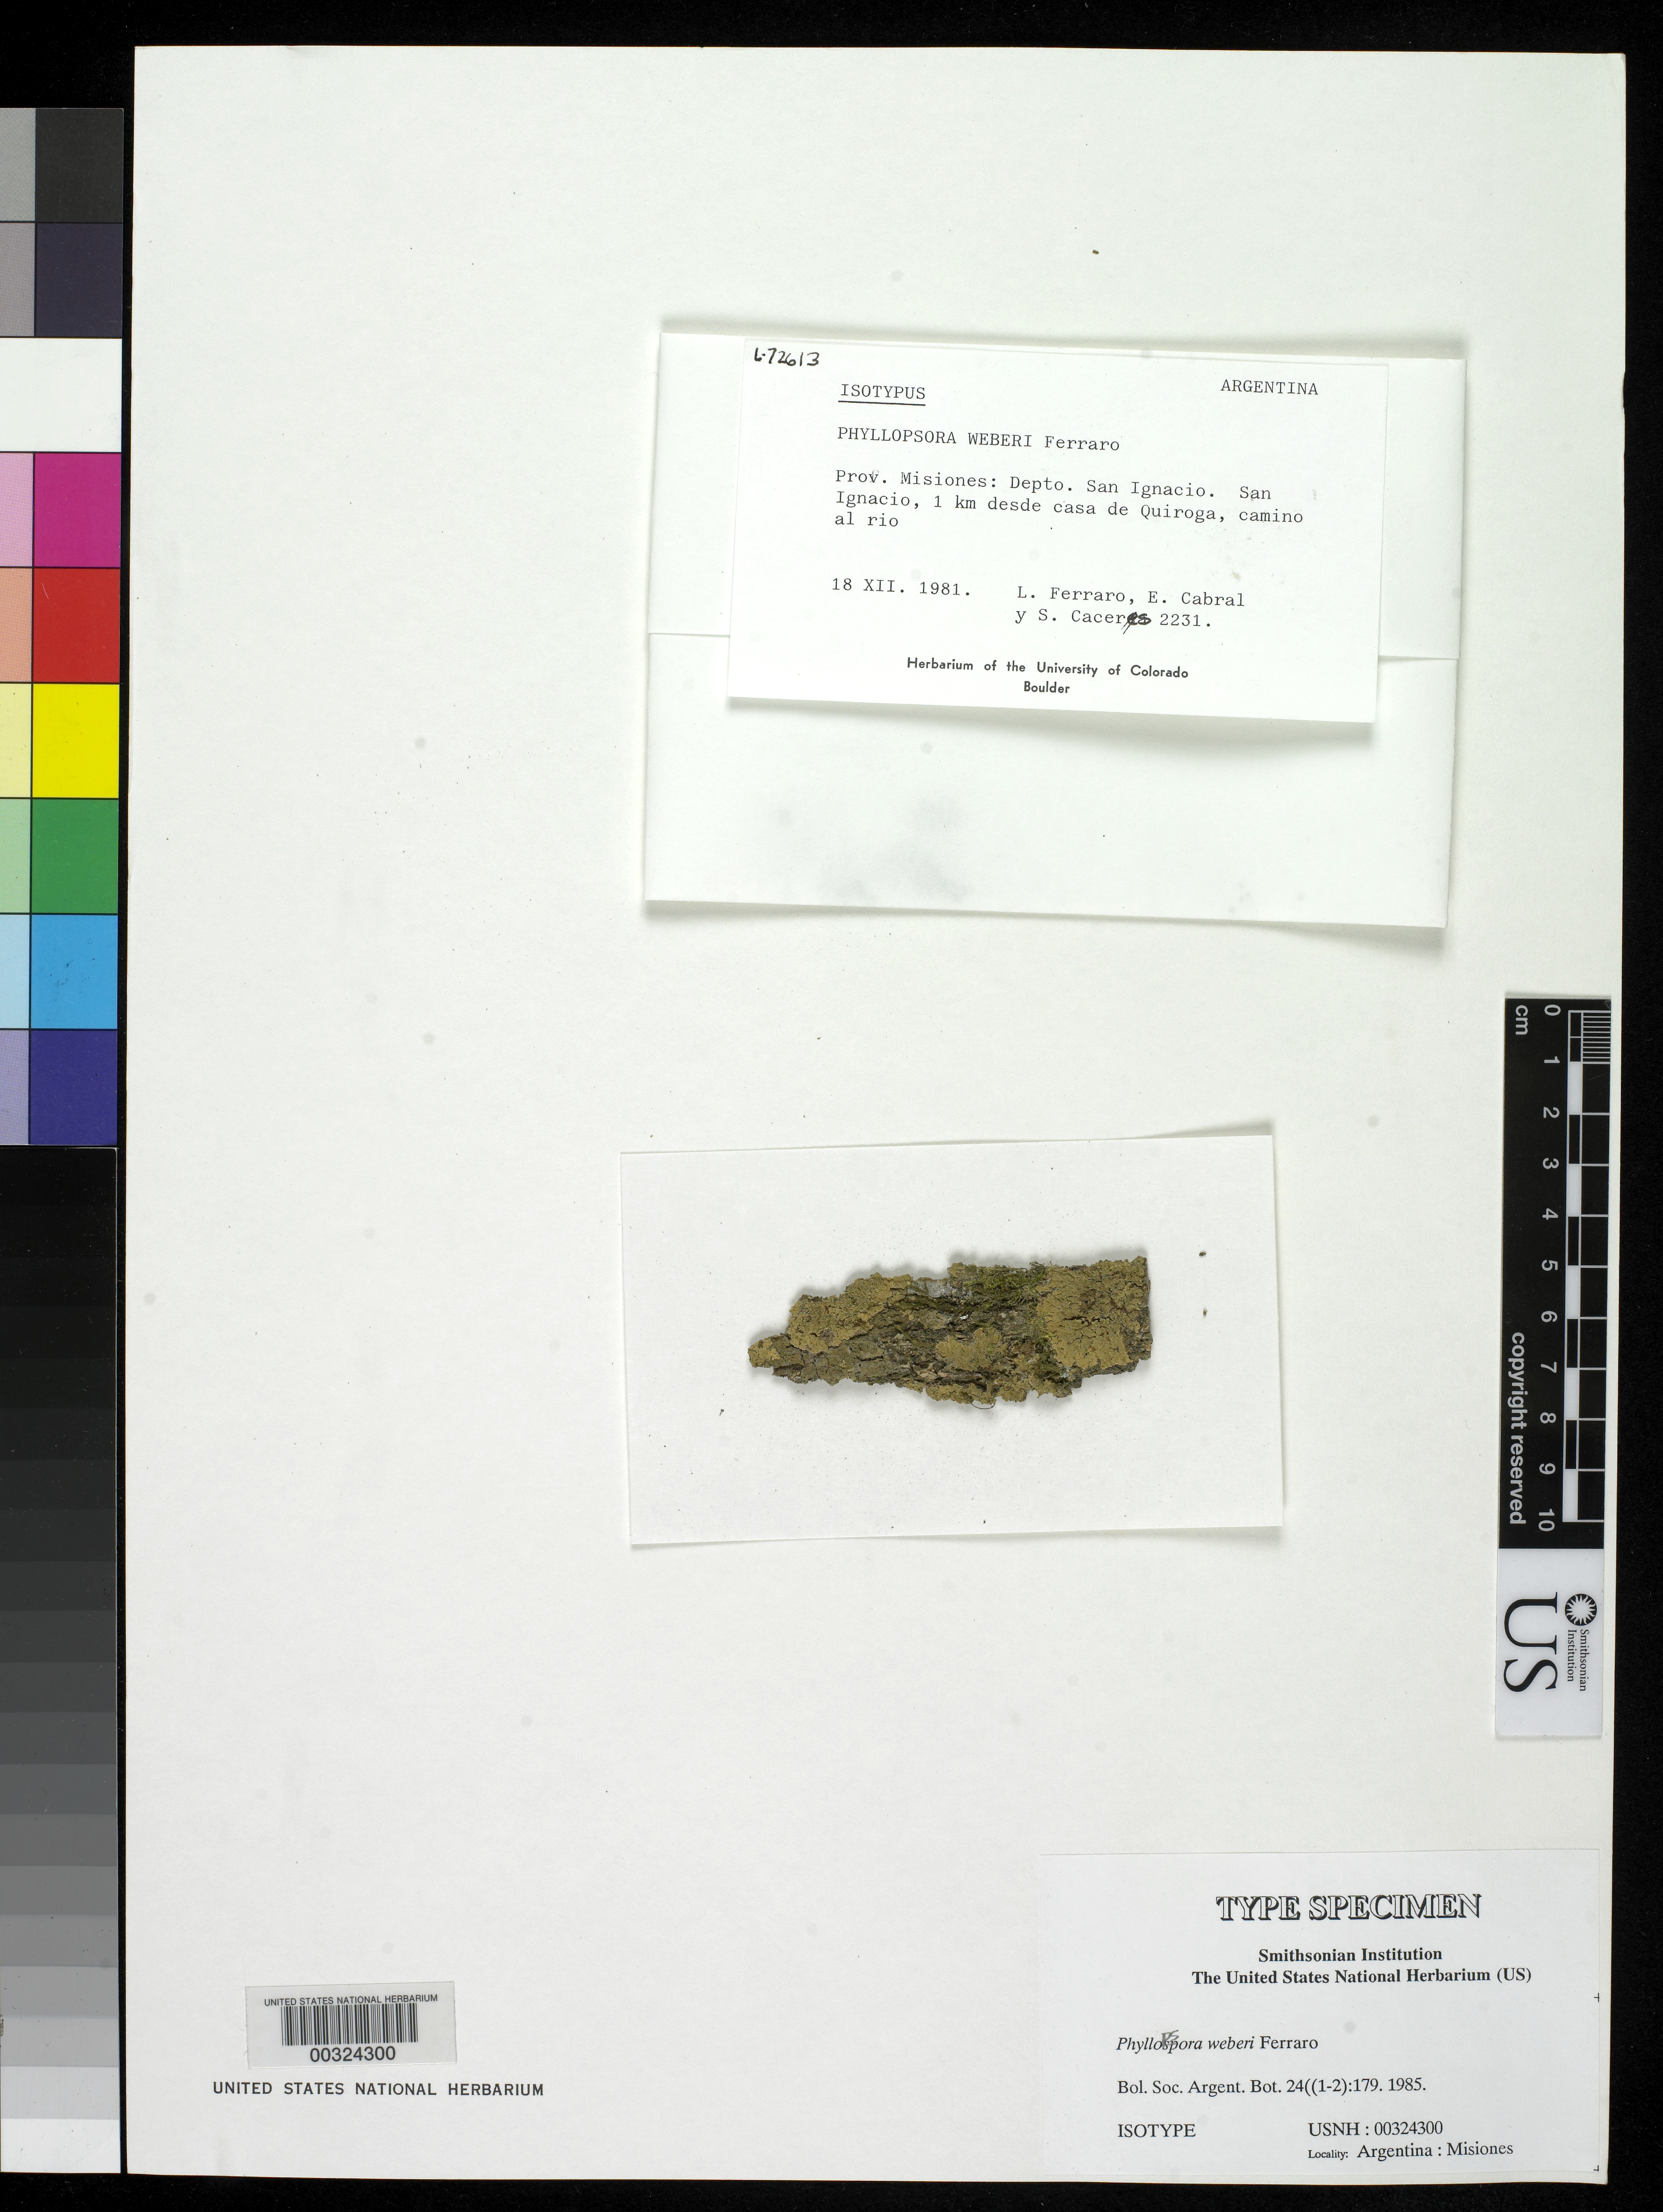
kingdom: Fungi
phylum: Ascomycota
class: Lecanoromycetes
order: Lecanorales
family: Ramalinaceae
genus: Phyllopsora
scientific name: Phyllopsora weberi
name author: Ferraro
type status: Isotype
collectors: L. Ferraro, E. Cabral & S. Caceres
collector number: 2231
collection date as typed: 18 Dec 1981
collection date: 1981-12-18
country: Argentina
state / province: Misiones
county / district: San Ignacio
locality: San Ignacio, 1 km desde Casa de Quiroga, Camino al Río. [San Ignacio, 1 km from Casa de Quiroga, road to Río (the river?).]